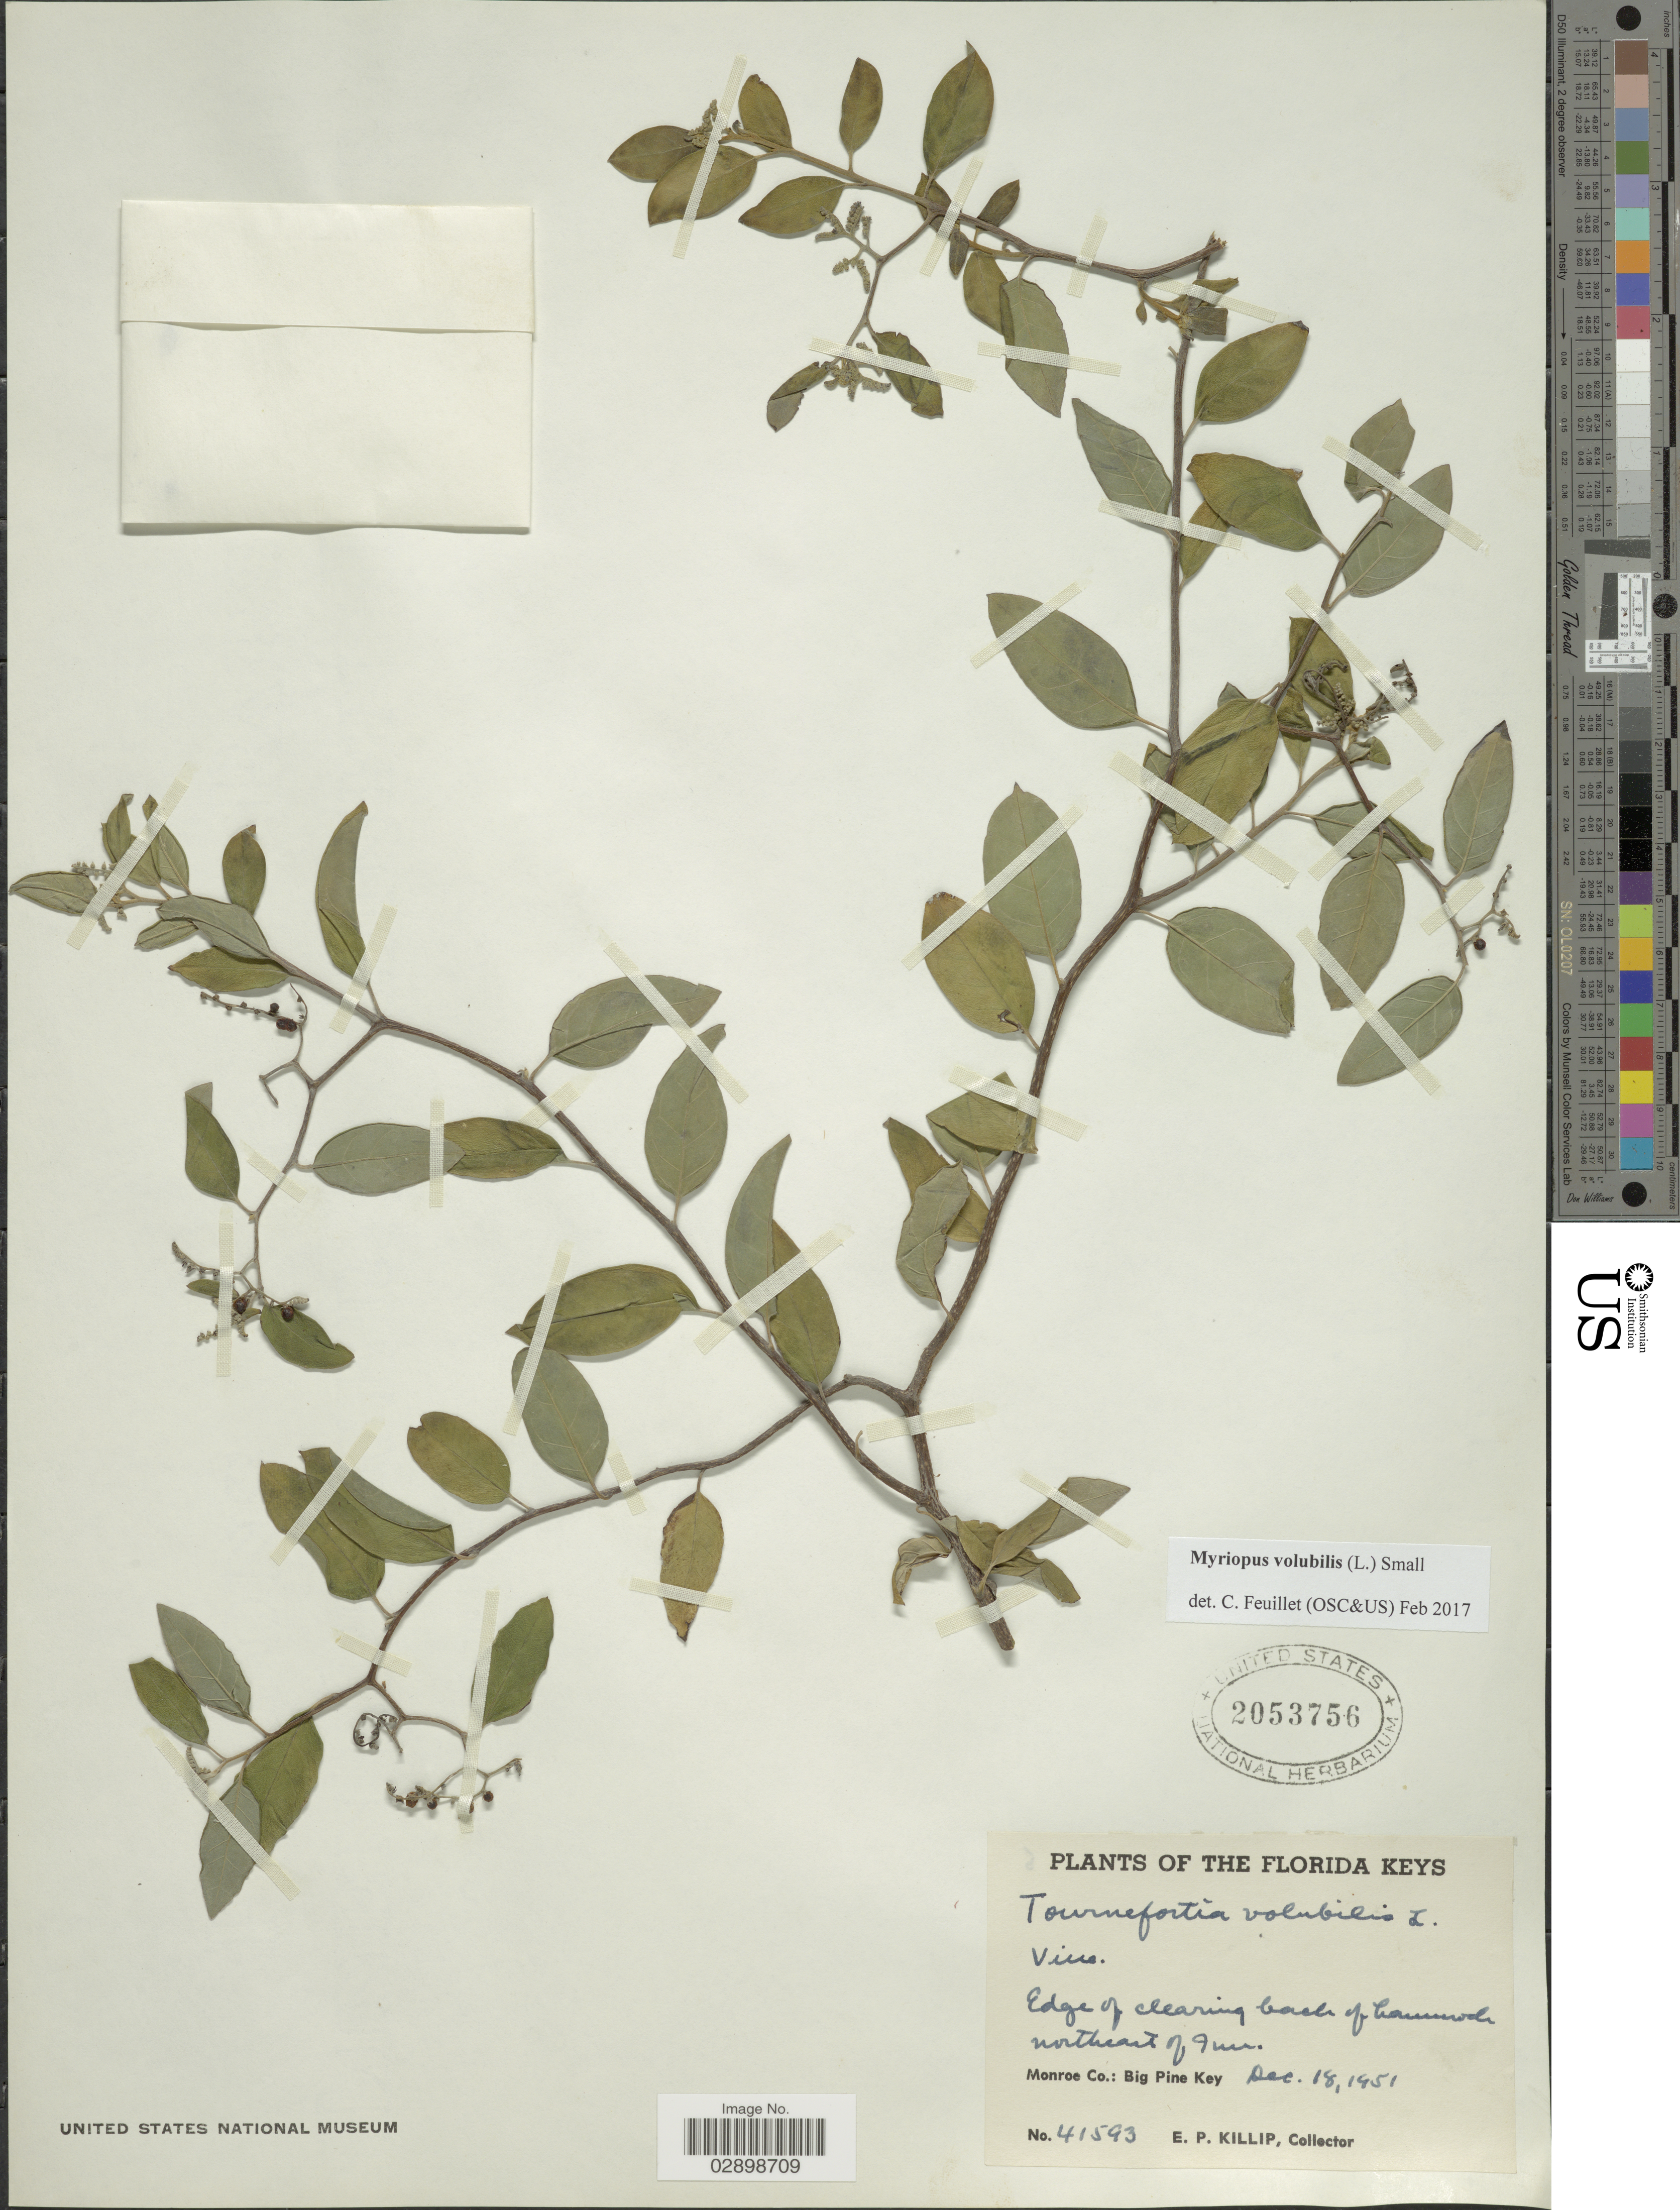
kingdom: Plantae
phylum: Tracheophyta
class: Magnoliopsida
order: Boraginales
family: Heliotropiaceae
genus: Myriopus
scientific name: Myriopus volubilis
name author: (L.) Small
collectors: E. P. Killip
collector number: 41593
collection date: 1951-12-18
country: United States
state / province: Florida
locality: Florida Keys. Edge of clearing of hammock northeast of Inn. Monroe Co.: Big Pine Key.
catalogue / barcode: US 2053756